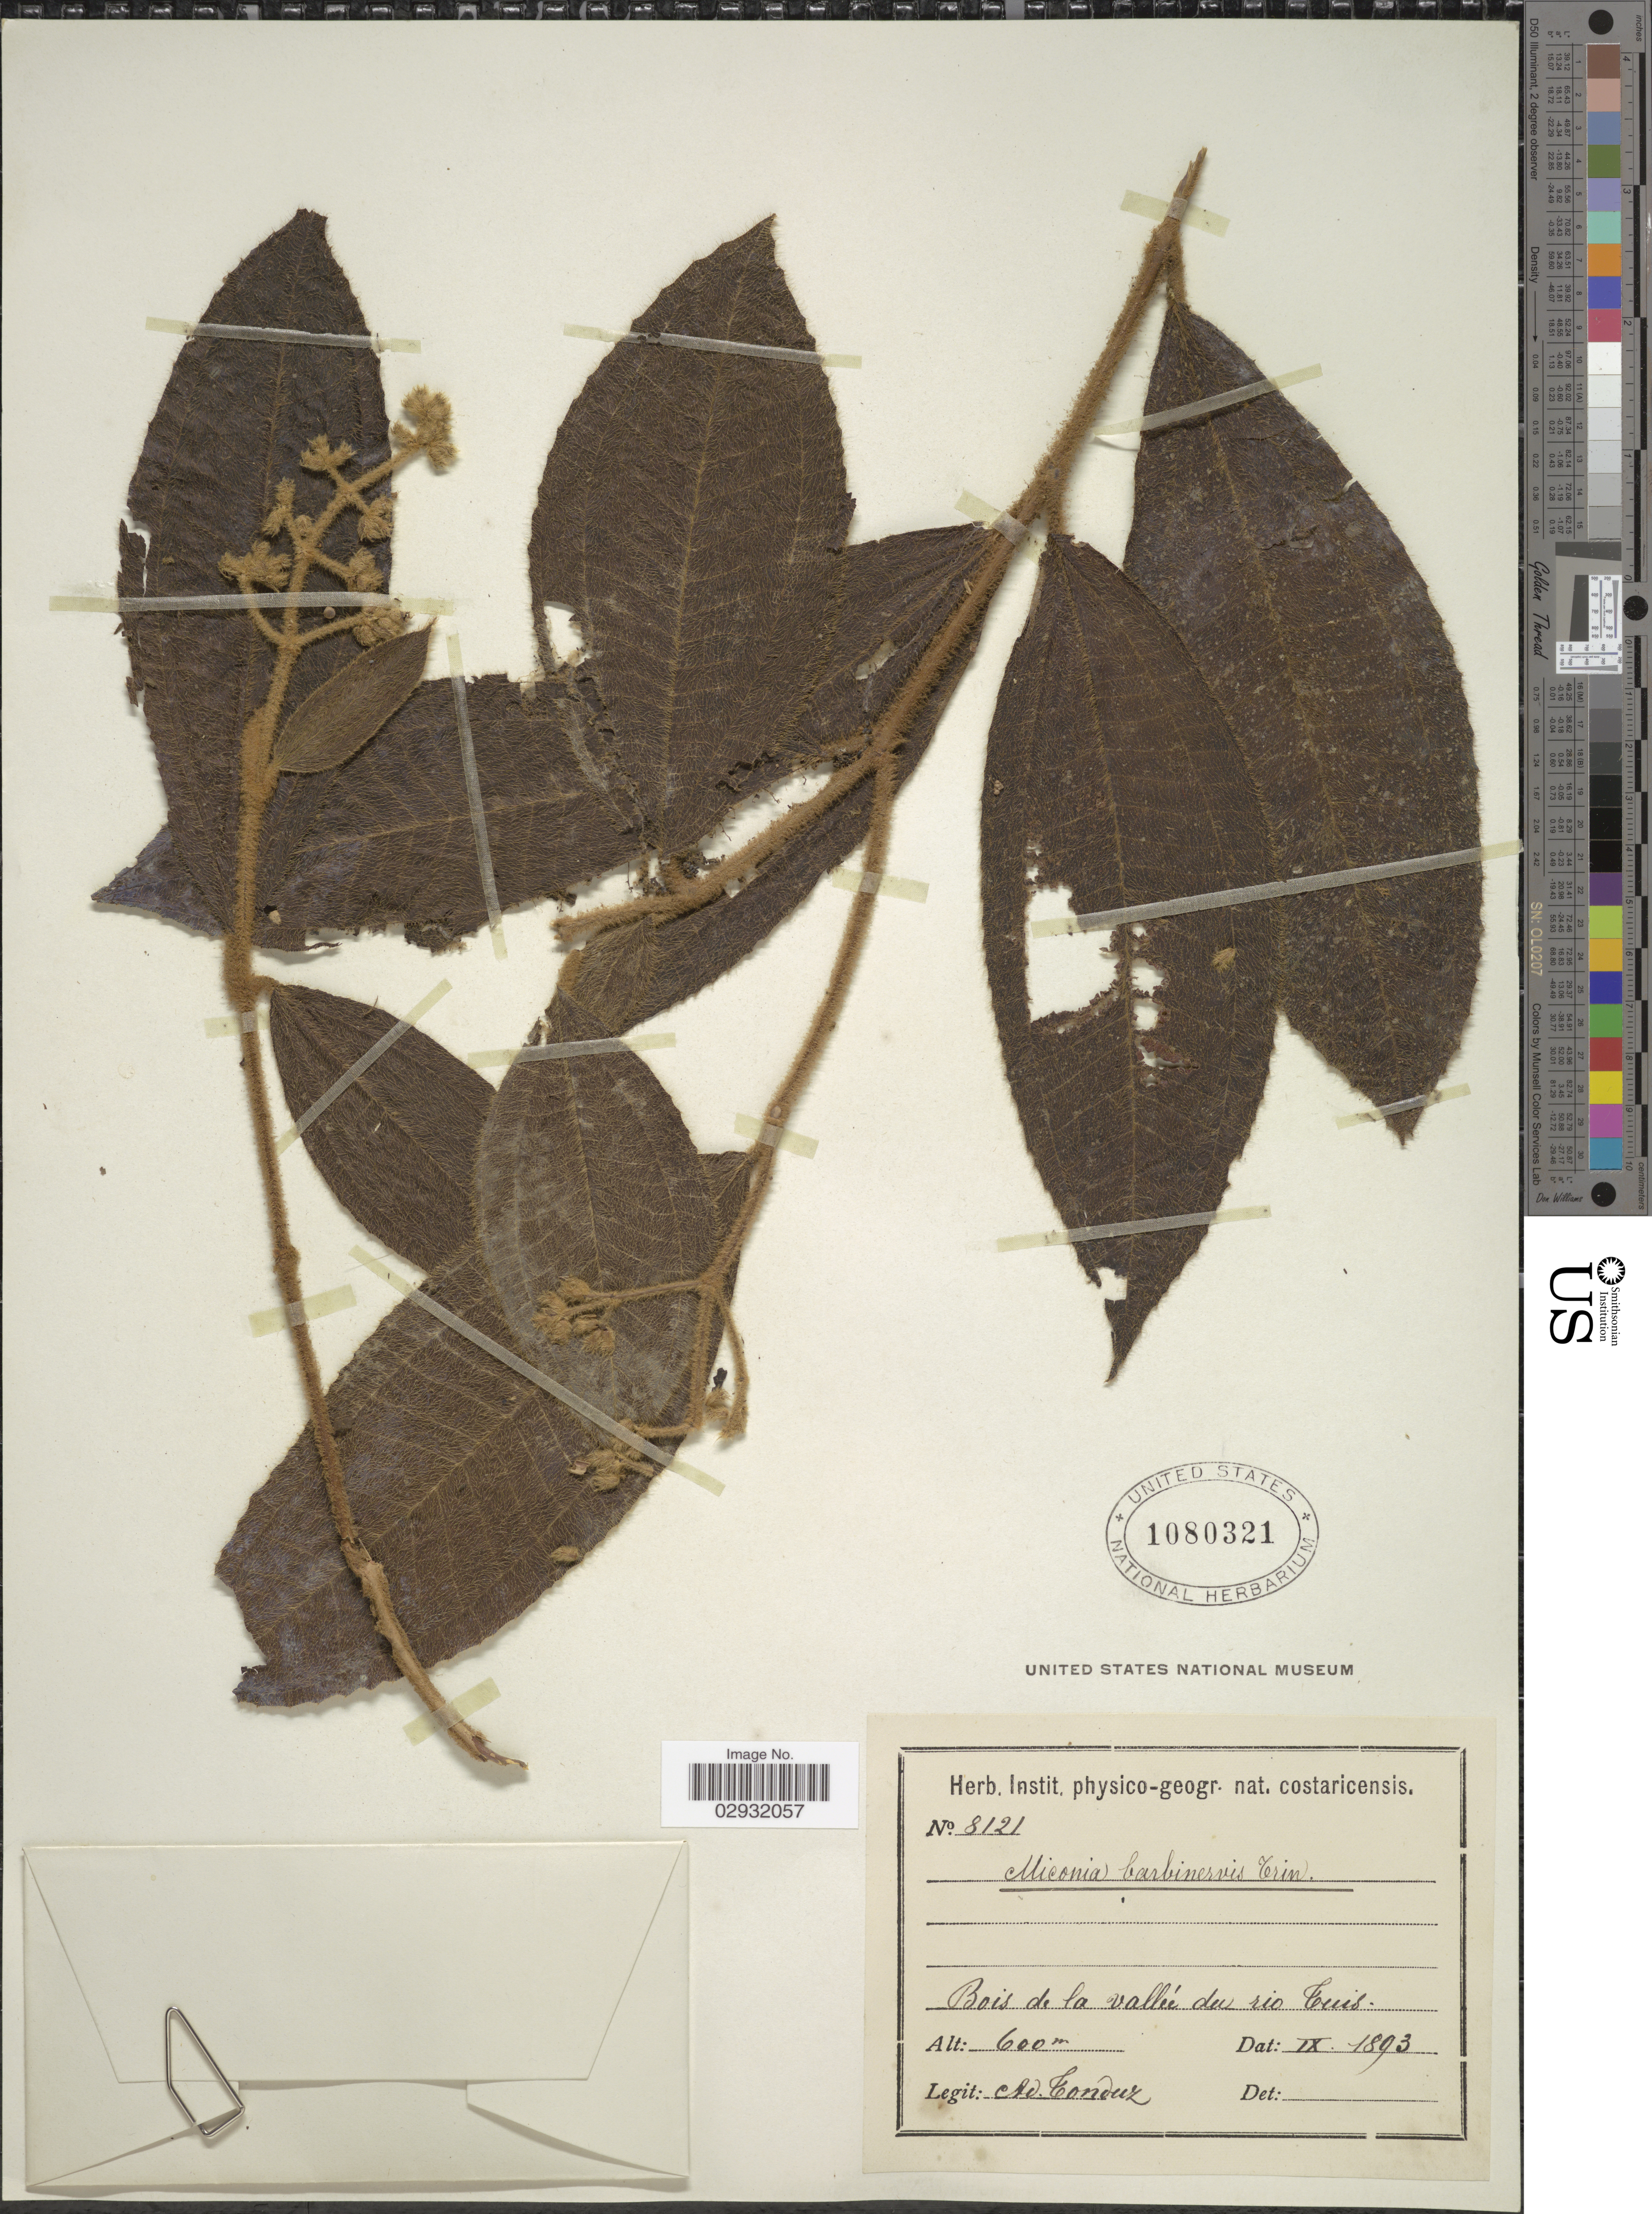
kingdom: Plantae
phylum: Tracheophyta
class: Magnoliopsida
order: Myrtales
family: Melastomataceae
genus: Miconia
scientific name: Miconia barbinervis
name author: (Benth.) Triana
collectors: A. Tonduz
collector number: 8121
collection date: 1893-09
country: Costa Rica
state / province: Cartago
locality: Bois de la vallée du rio Tuis.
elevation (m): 600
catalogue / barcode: US 1080321